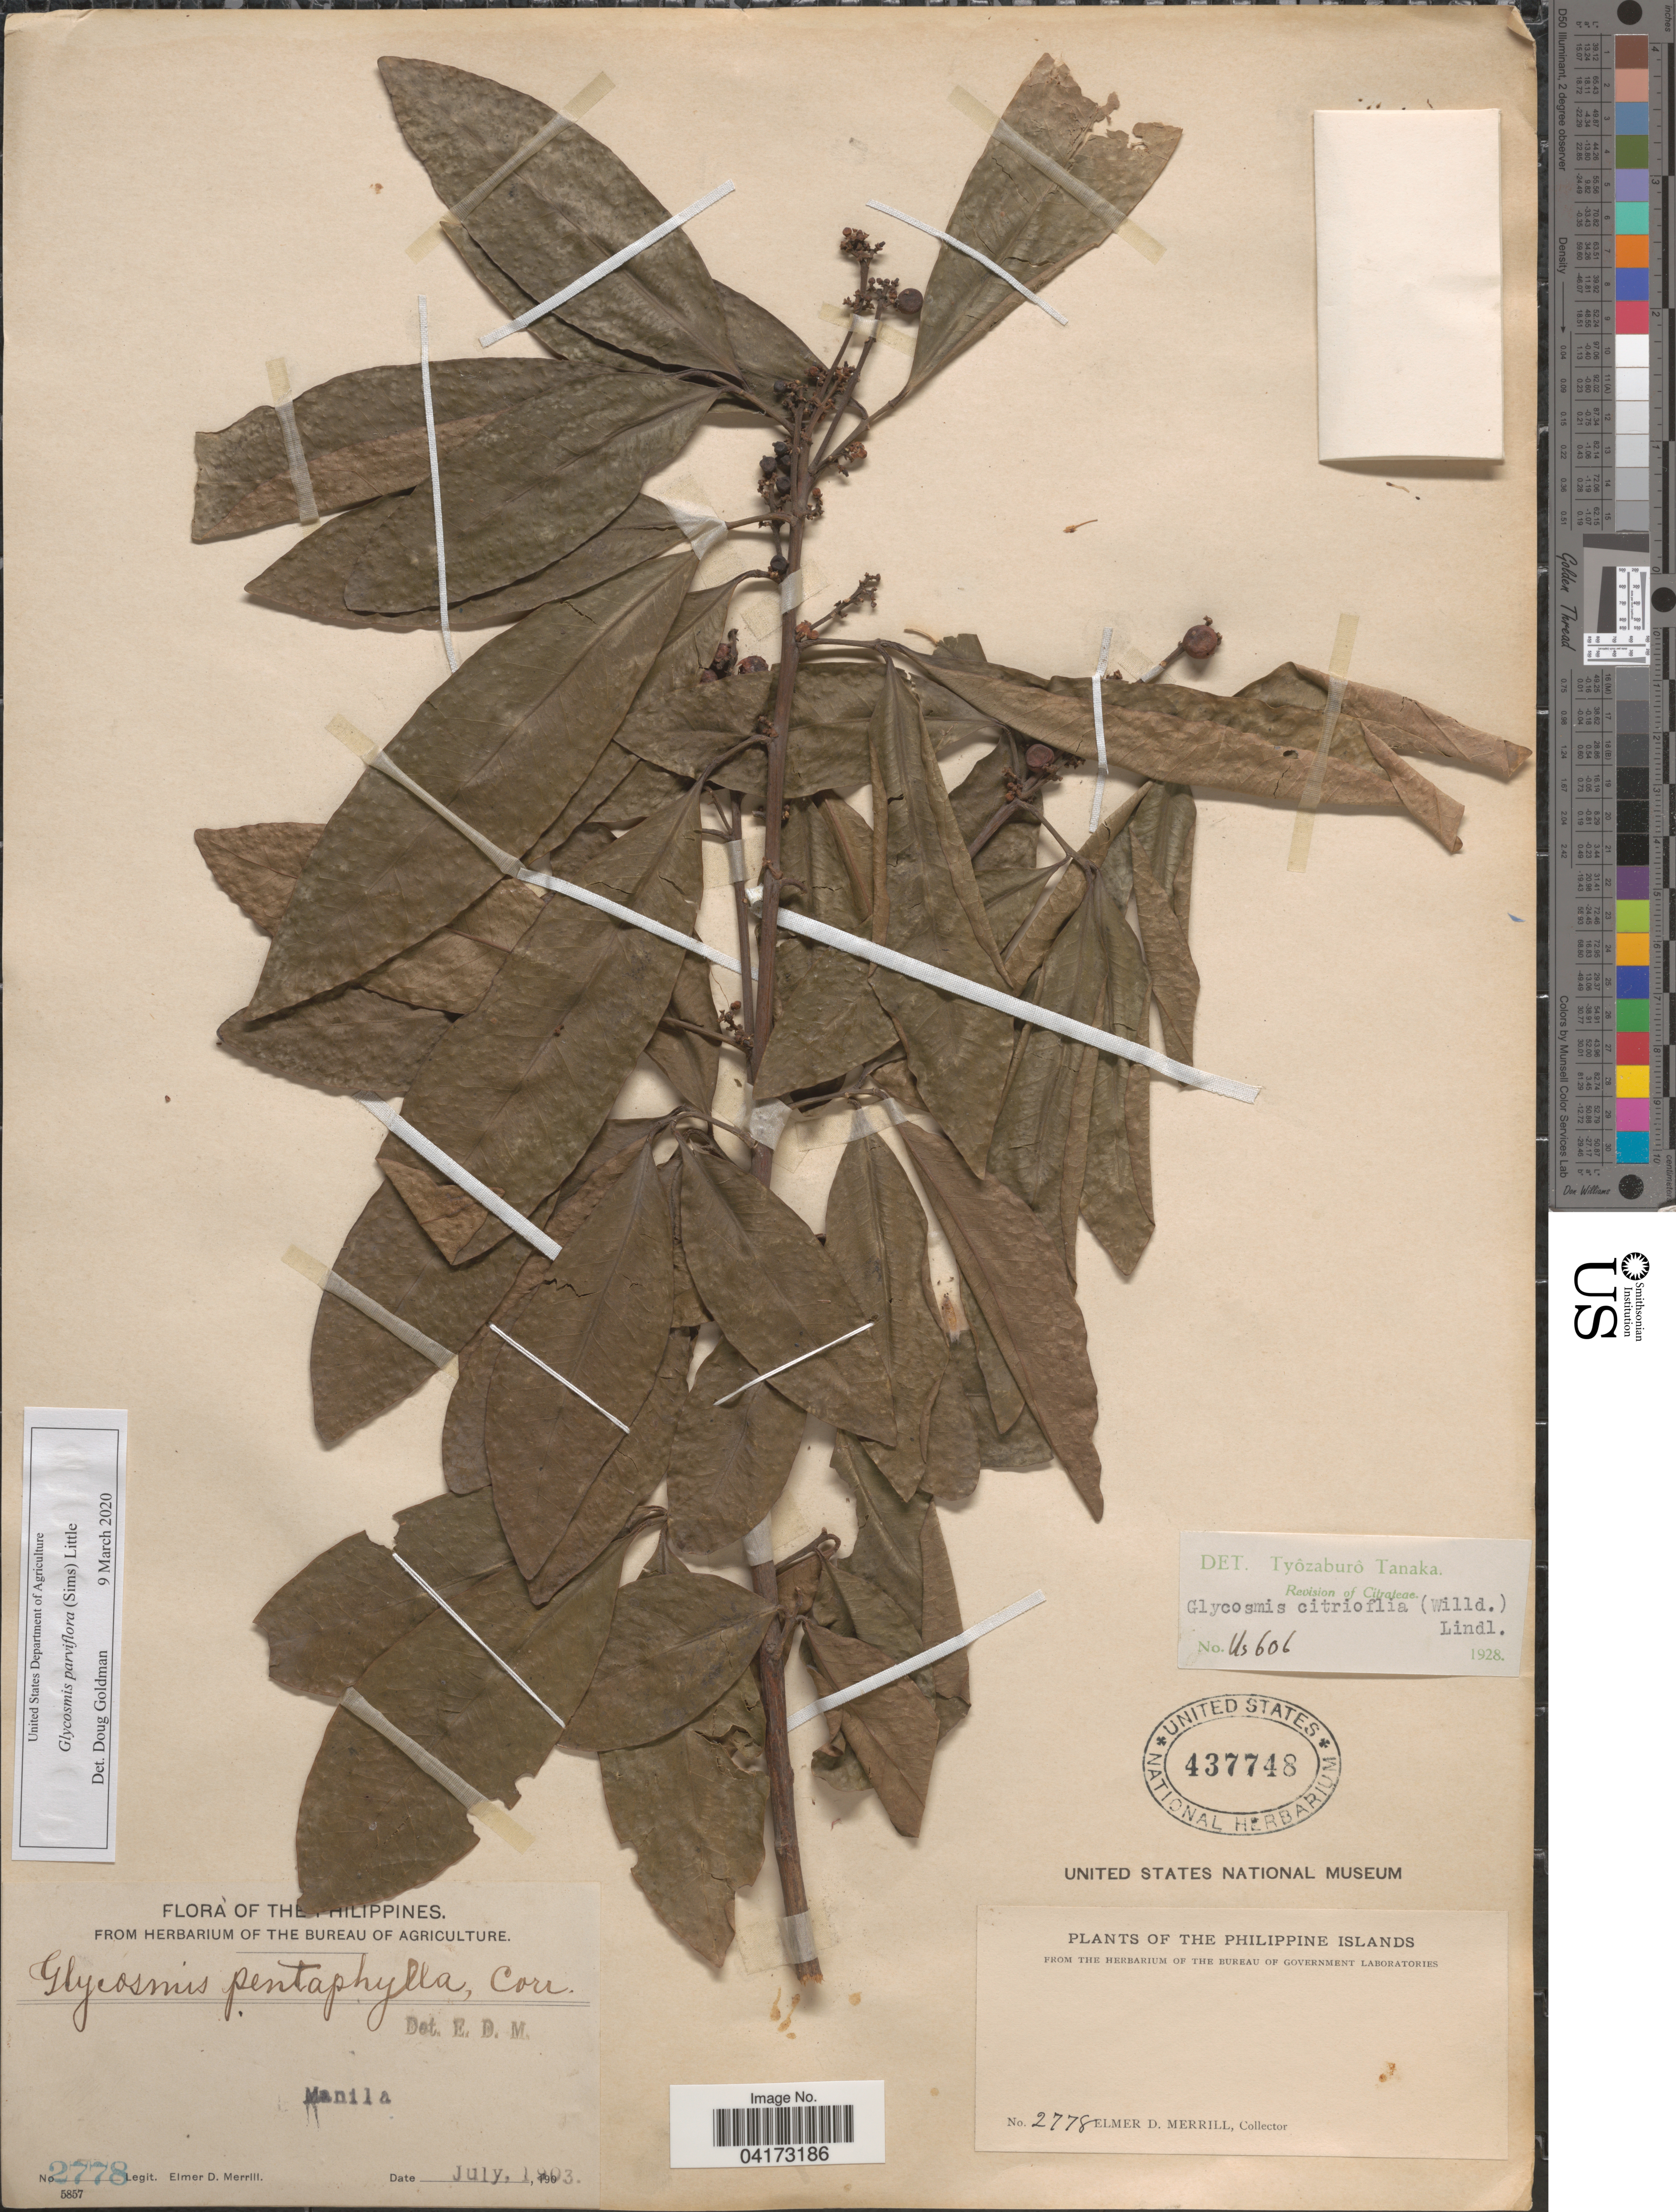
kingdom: Plantae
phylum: Tracheophyta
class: Magnoliopsida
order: Sapindales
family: Rutaceae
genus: Glycosmis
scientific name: Glycosmis parviflora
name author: (Sims) Little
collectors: E. D. Merrill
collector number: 2778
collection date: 1903-07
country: Philippines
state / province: National Capital Region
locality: The Philippine Islands. Manila.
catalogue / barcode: US 437748